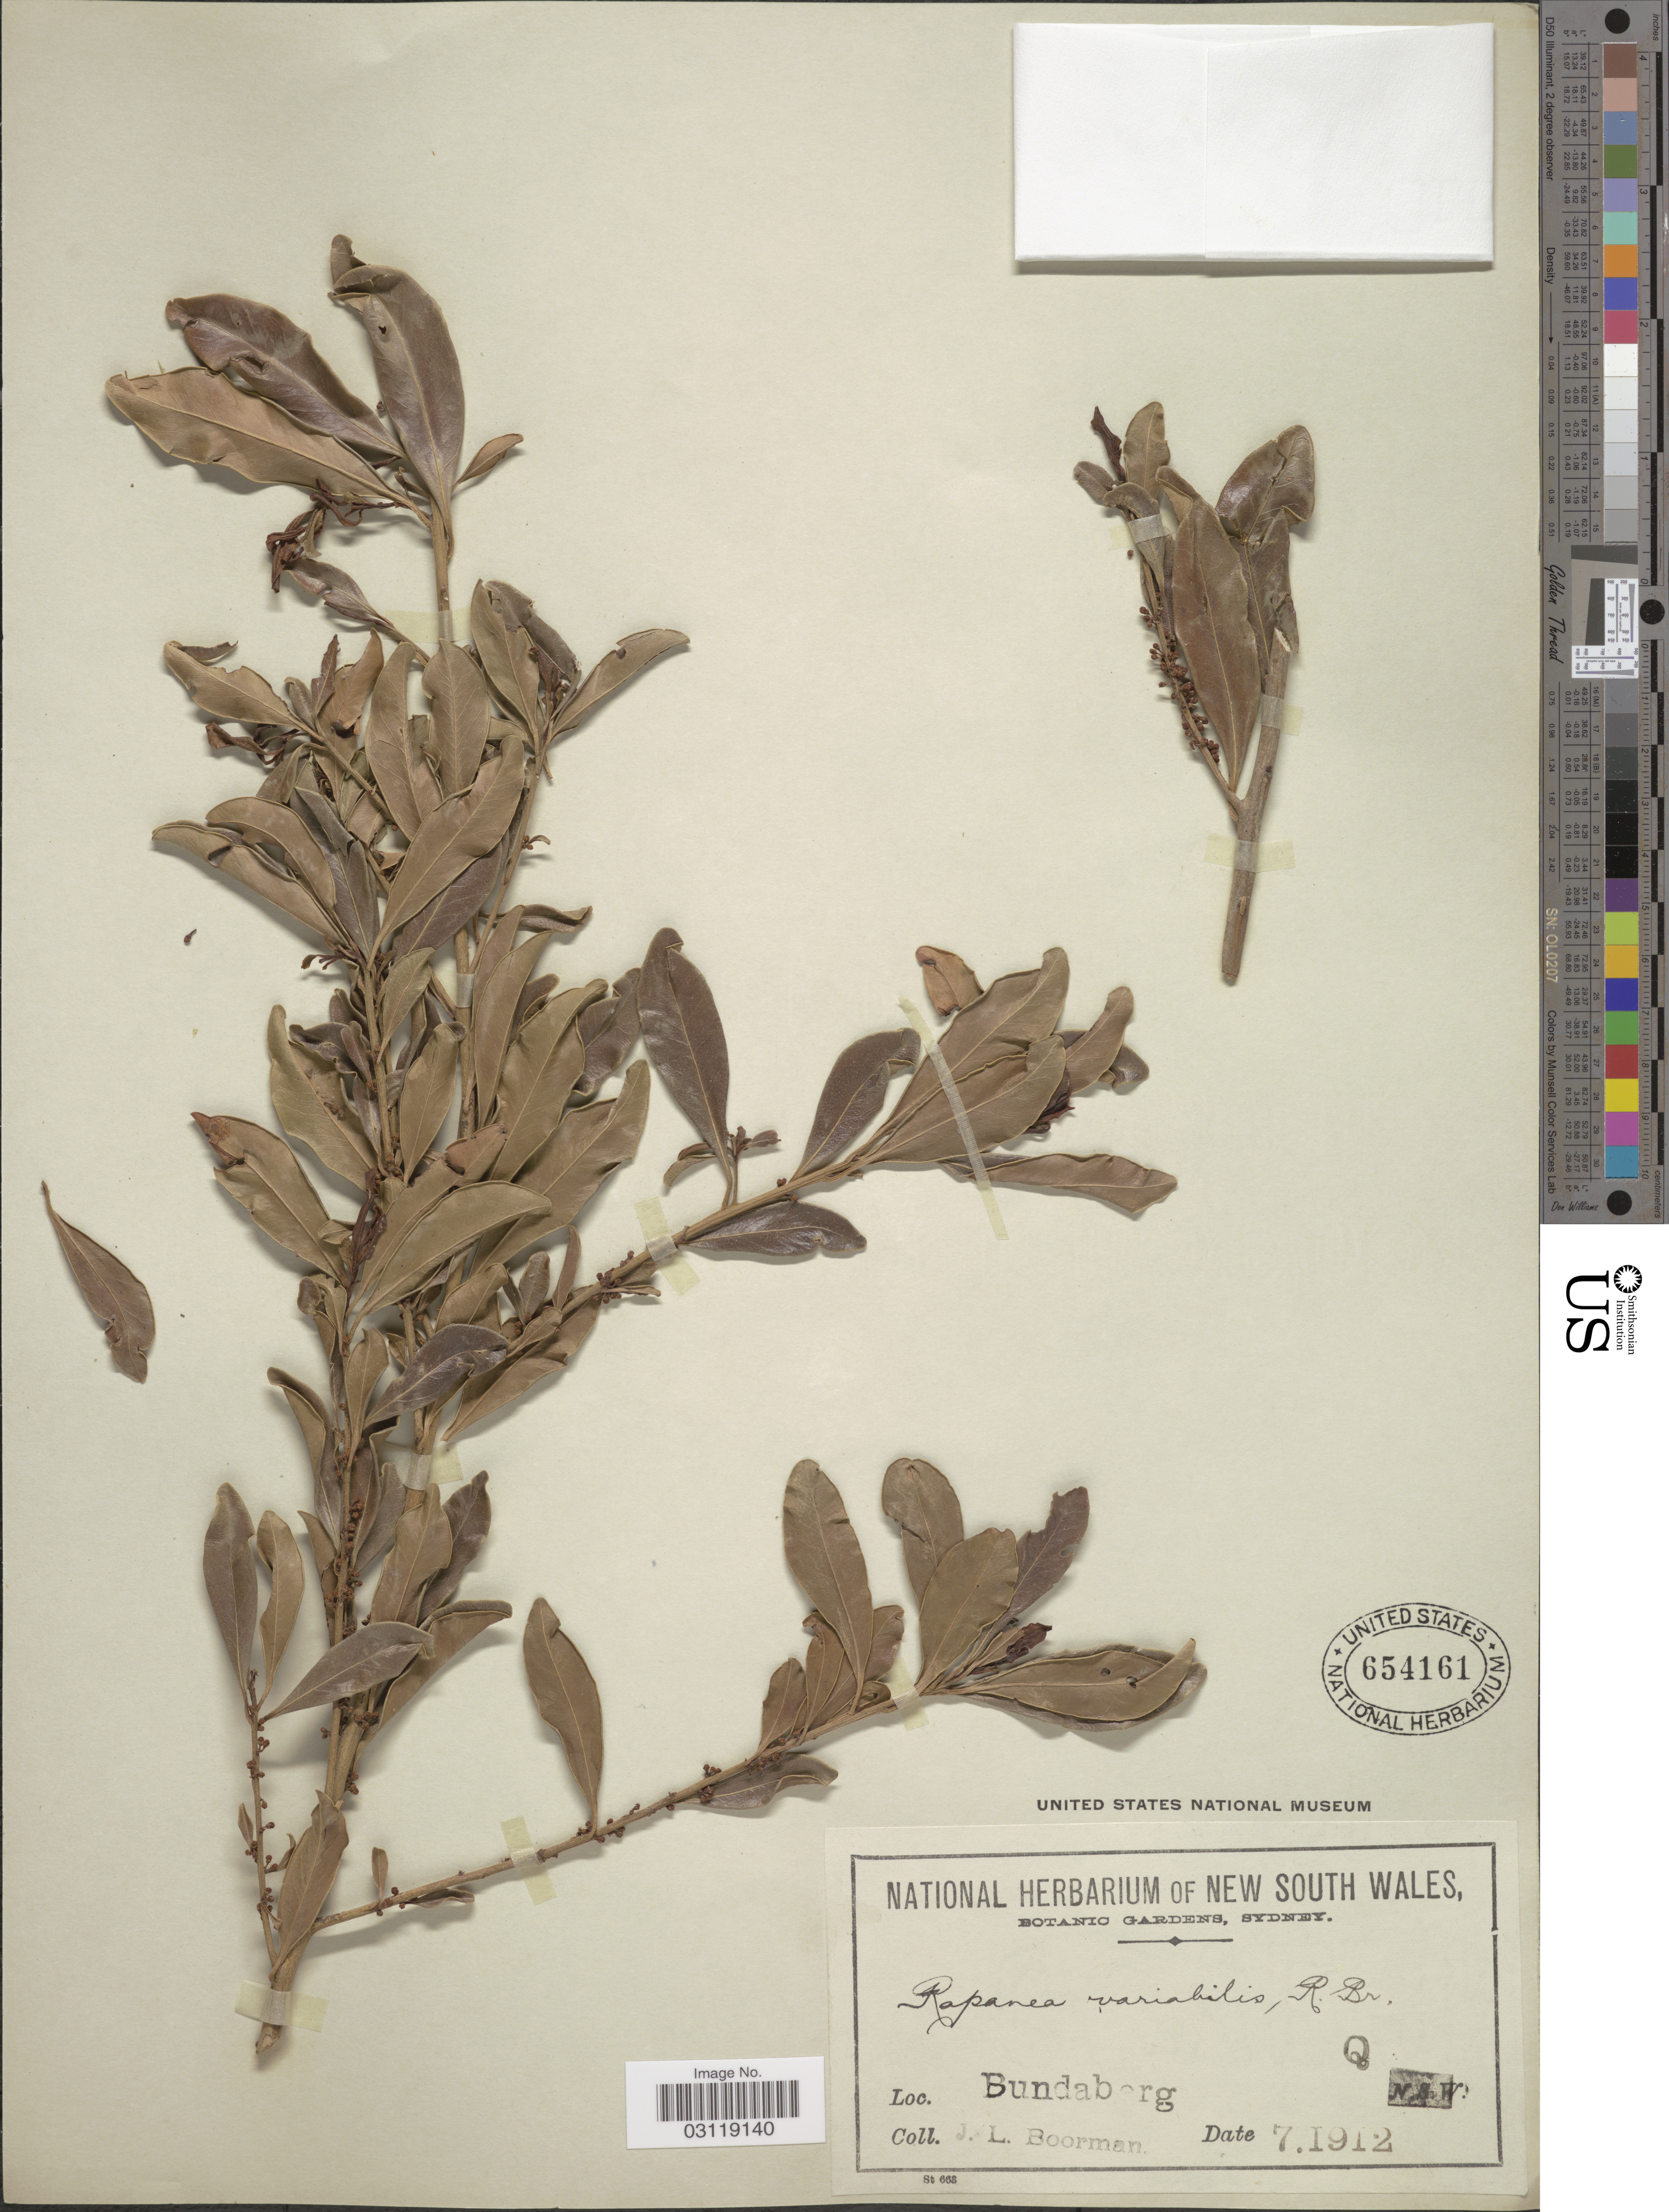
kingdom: Plantae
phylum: Tracheophyta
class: Magnoliopsida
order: Ericales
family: Primulaceae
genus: Rapanea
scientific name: Rapanea variablis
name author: (R. Br.) Mez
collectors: J. Boorman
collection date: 1912-07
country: Australia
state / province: Queensland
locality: Bundaberg.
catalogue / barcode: US 654161